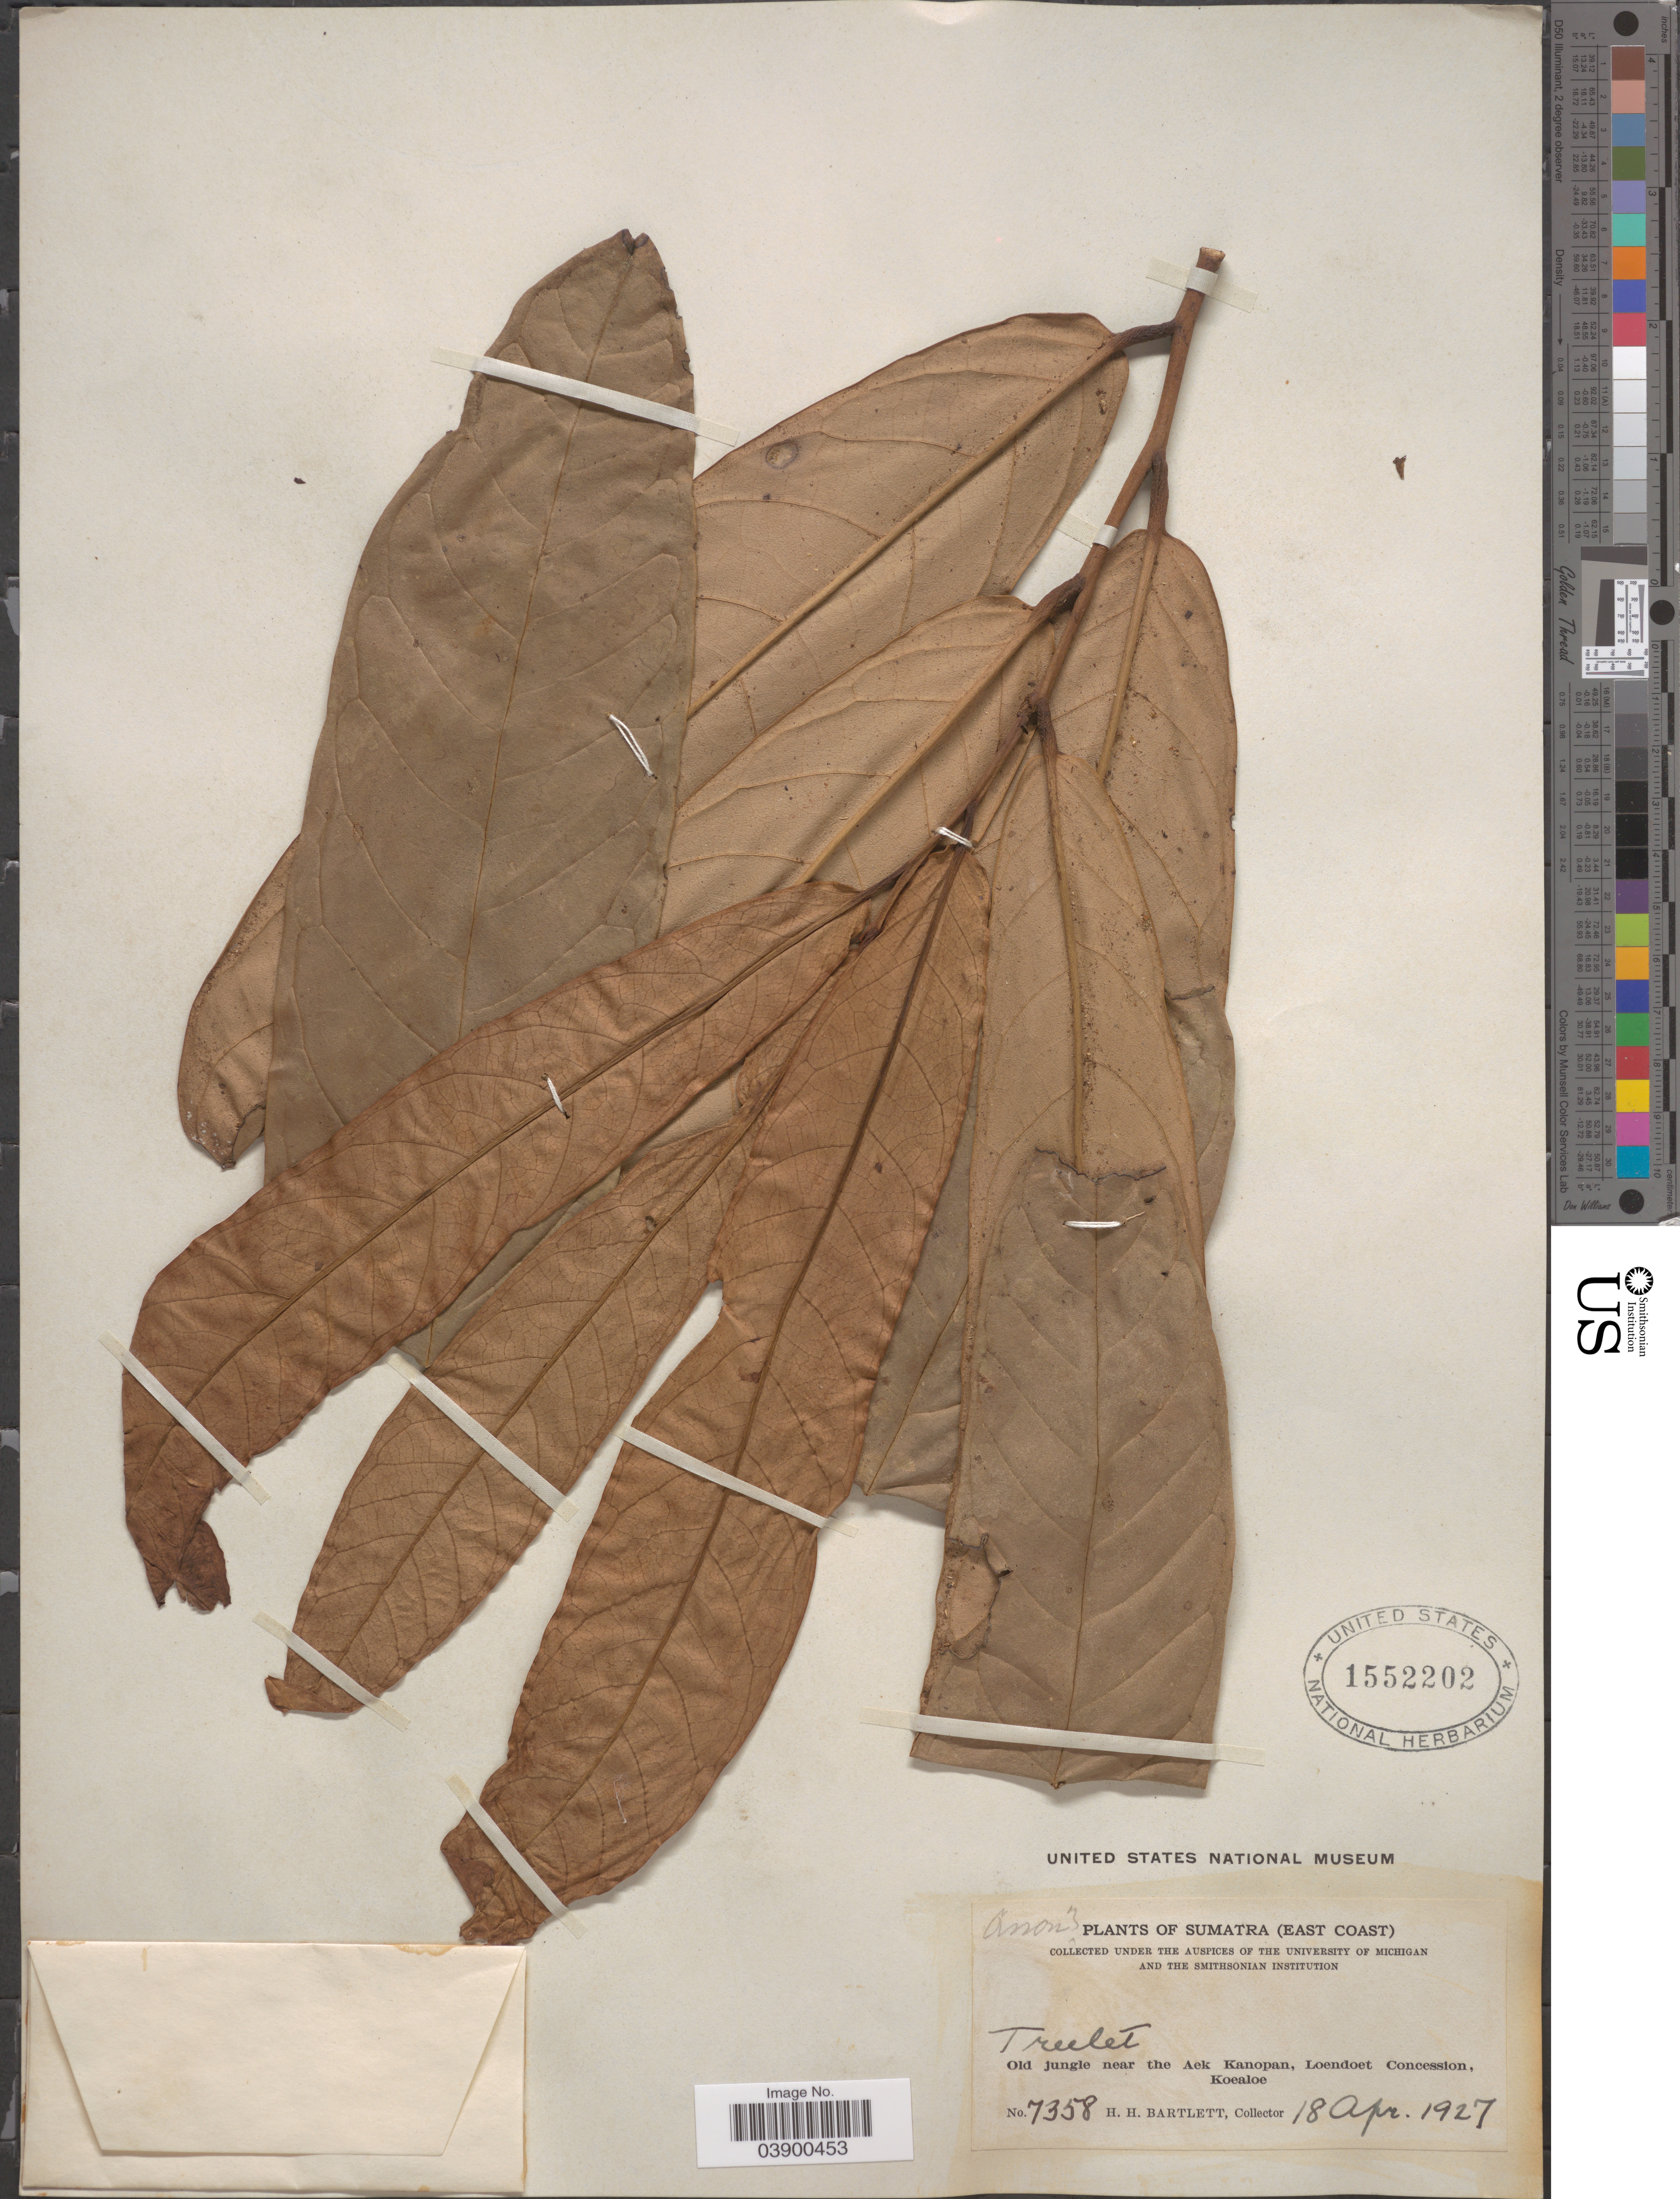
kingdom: Plantae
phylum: Tracheophyta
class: Magnoliopsida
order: Magnoliales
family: Annonaceae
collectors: H. H. Bartlett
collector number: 7358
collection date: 1927-04-18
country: Indonesia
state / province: Sumatra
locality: East Coast. Old jungle near the Aek Kanopan, Loendoet Concession, Koealoe.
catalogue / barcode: US 1552202